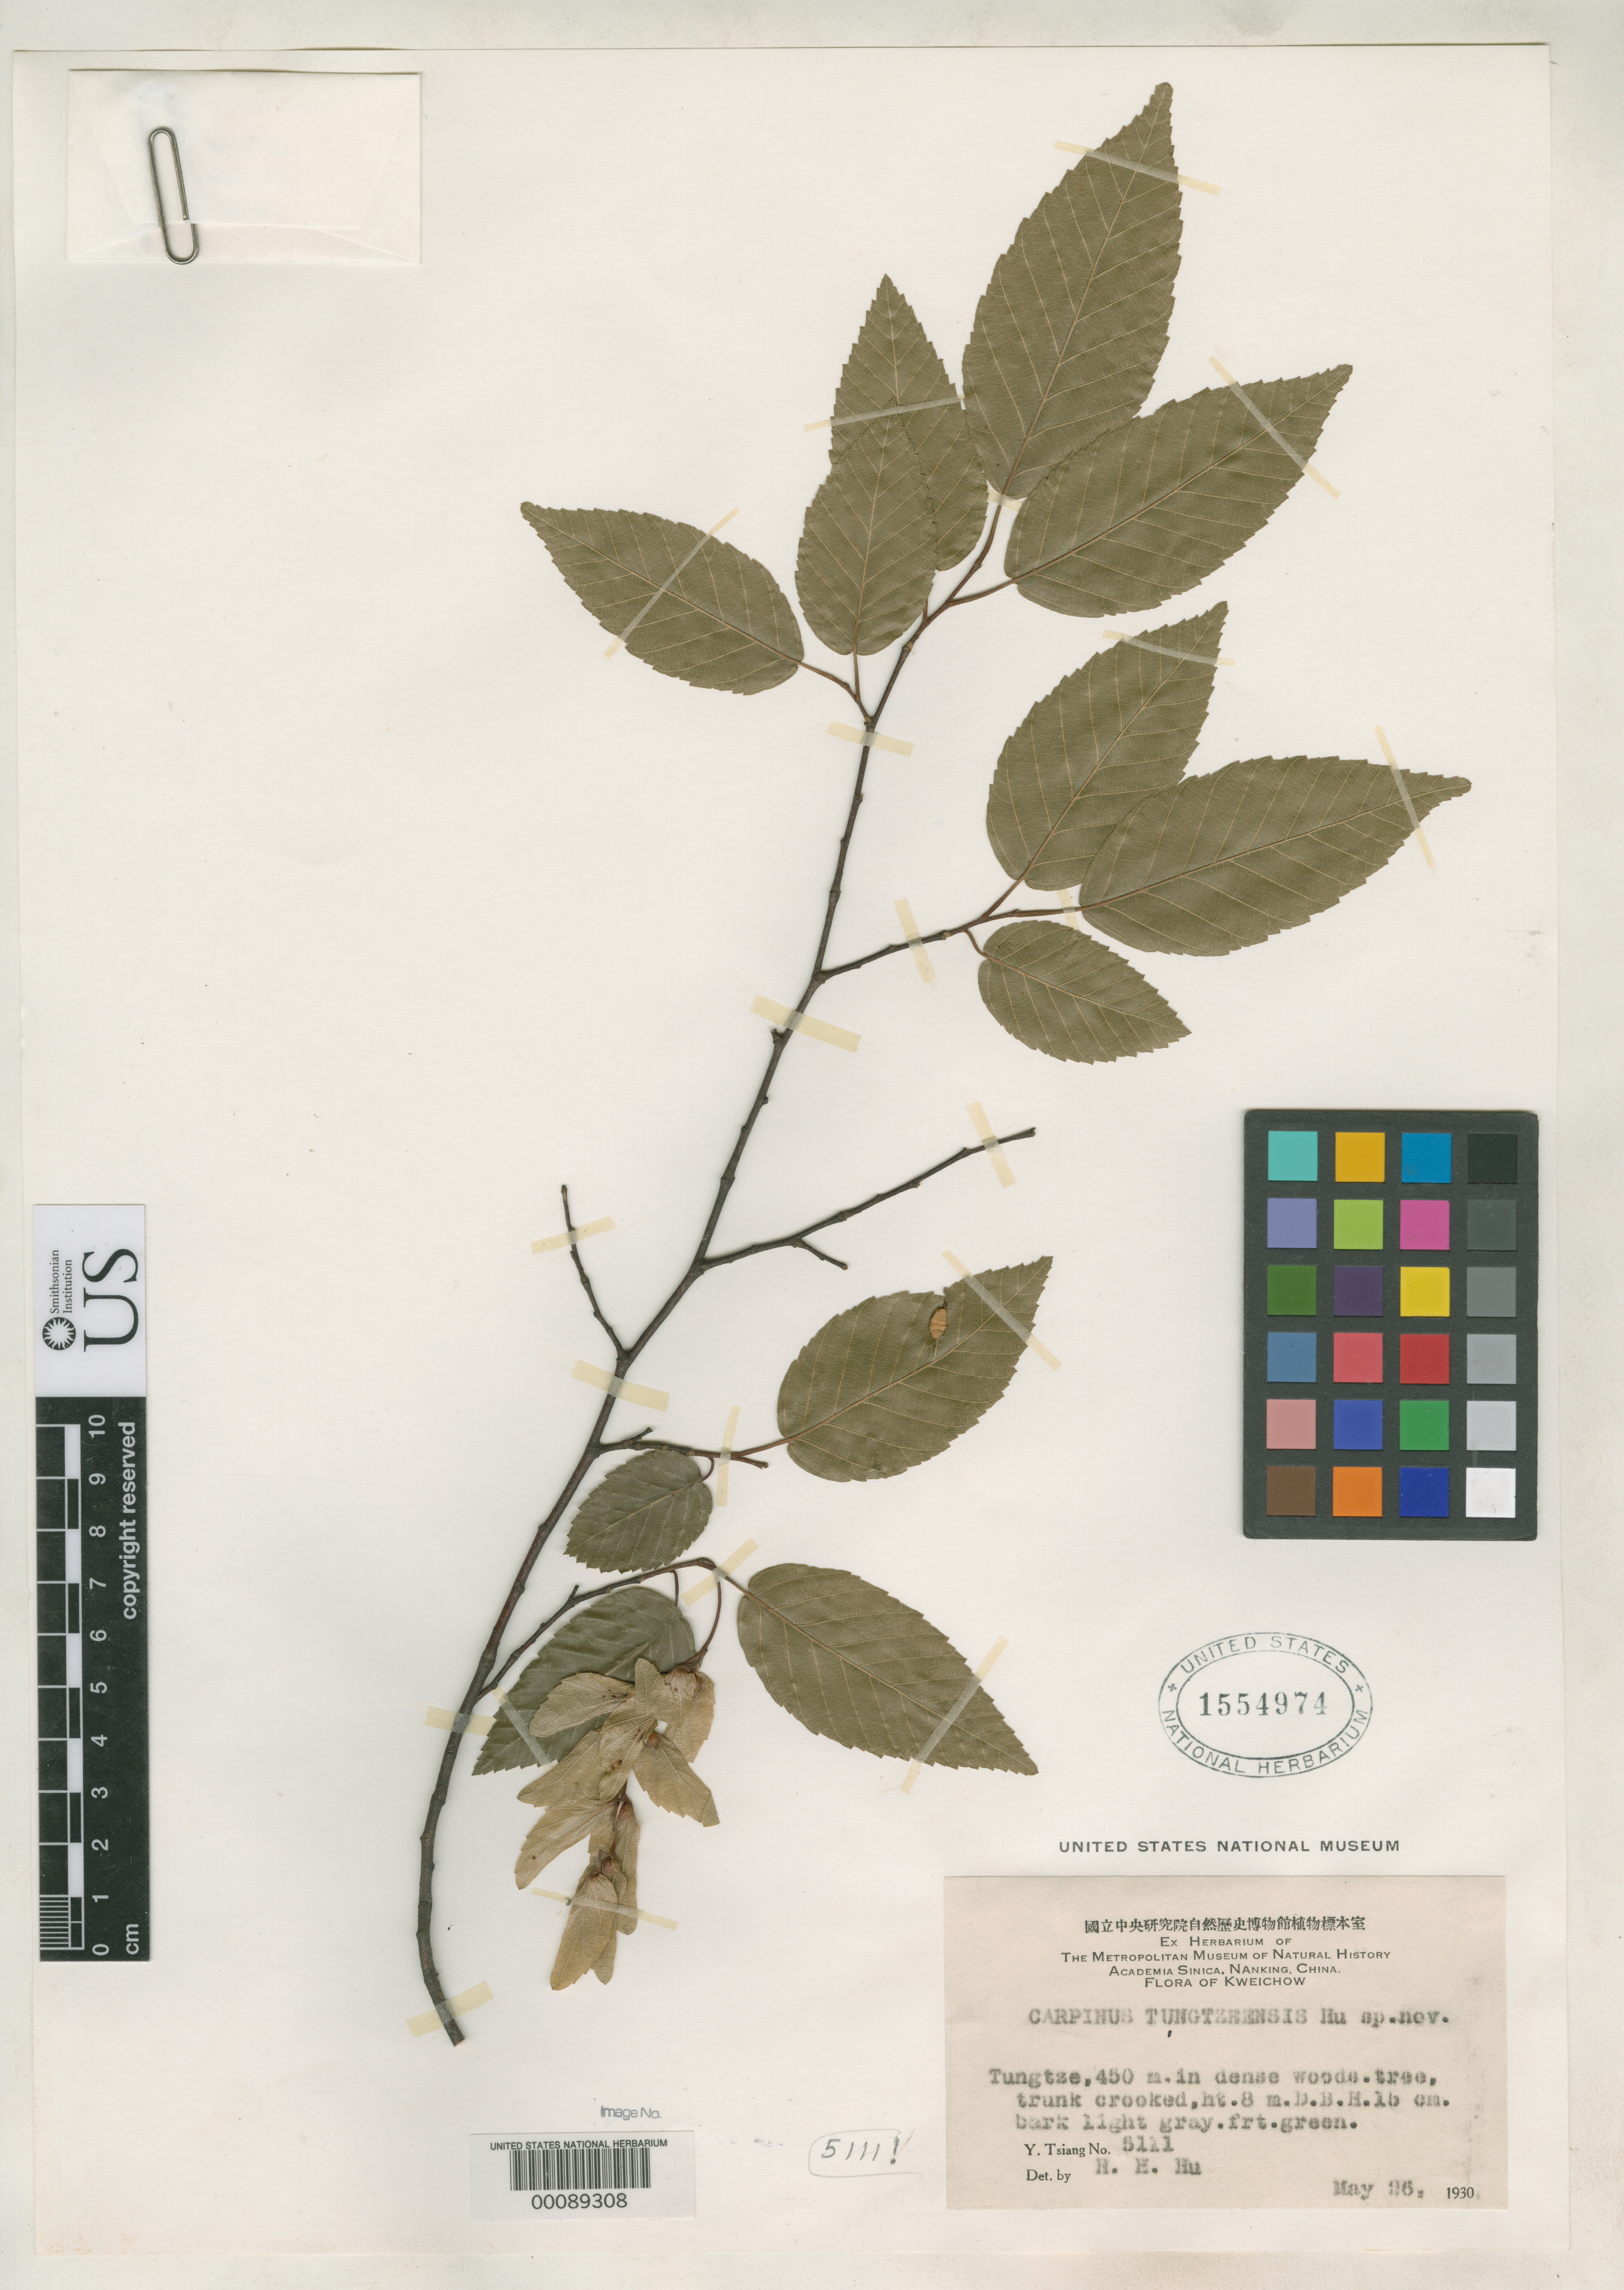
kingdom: Plantae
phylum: Tracheophyta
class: Magnoliopsida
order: Fagales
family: Betulaceae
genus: Carpinus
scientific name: Carpinus tungtzeensis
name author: S.Y. Hu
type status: Type Collection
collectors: Y. Tsiang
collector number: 5111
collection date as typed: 26 May 1930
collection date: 1930-05-26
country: China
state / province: Guizhou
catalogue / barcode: US 1554974